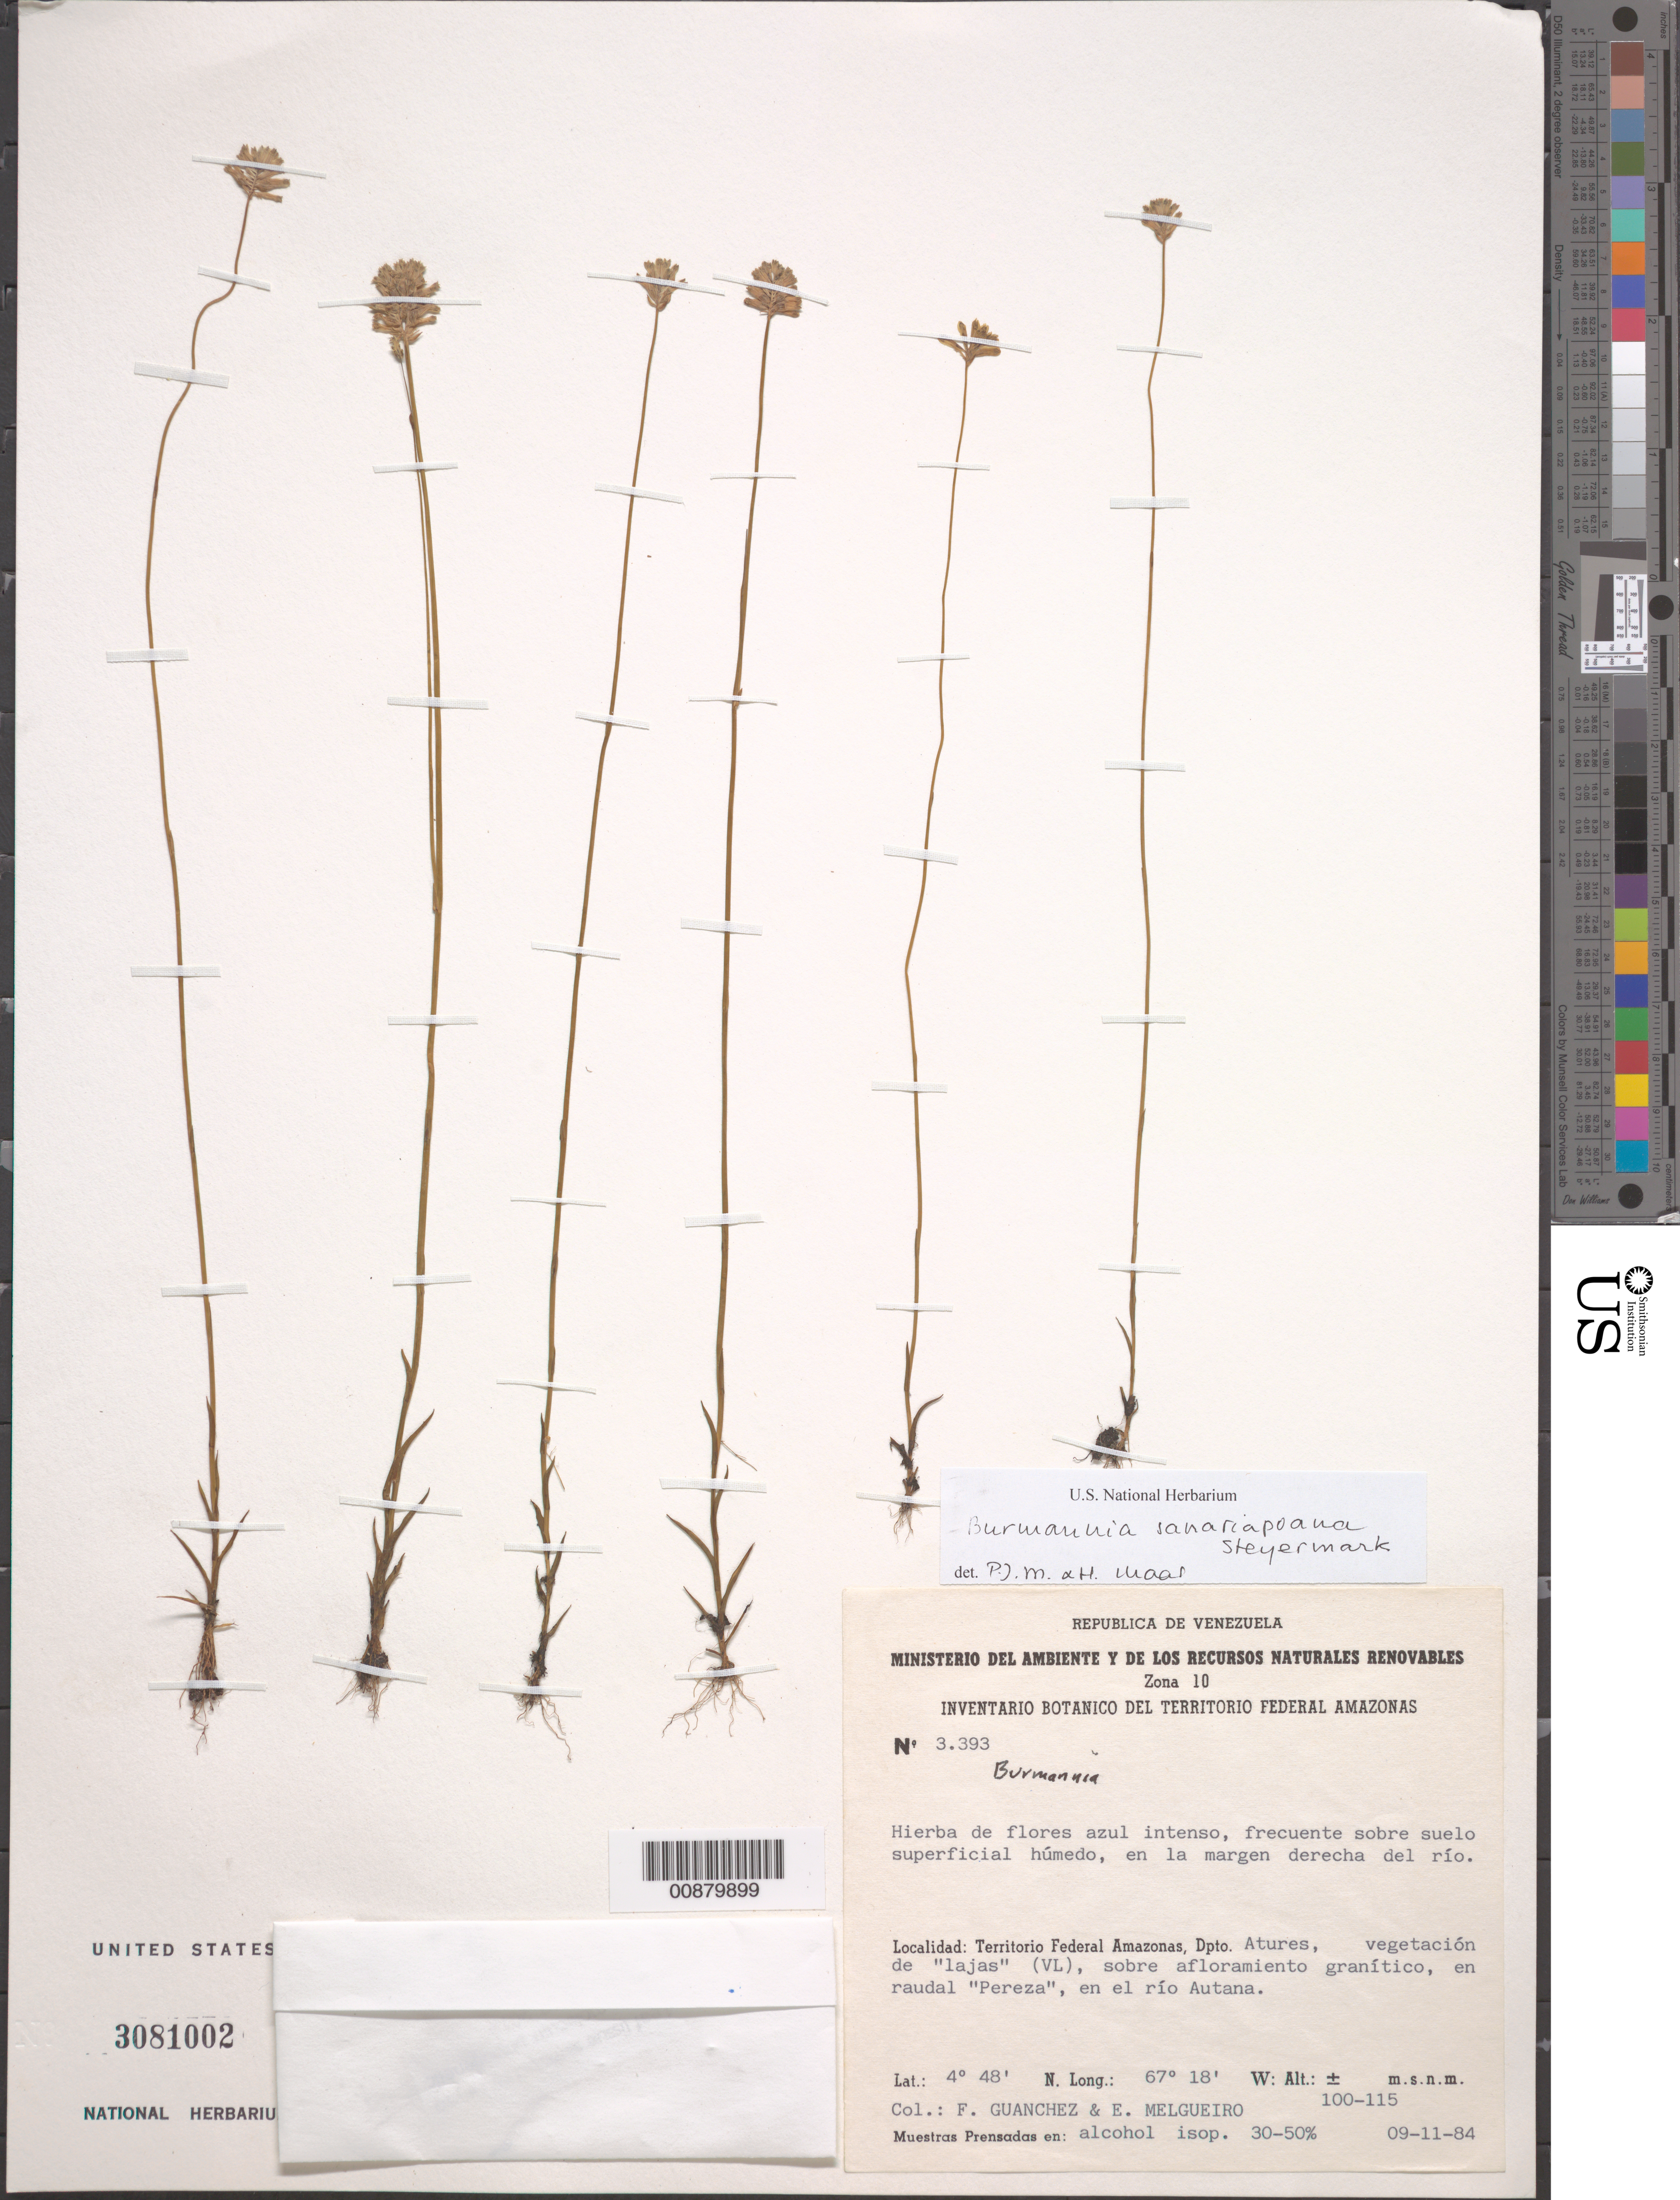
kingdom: Plantae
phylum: Tracheophyta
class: Liliopsida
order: Dioscoreales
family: Burmanniaceae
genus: Burmannia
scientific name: Burmannia sanariapoana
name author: Steyerm.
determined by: Maas, P. J. M., Curator of the herbarium (U), Nationaal Herbarium Nederland (NETHERLANDS)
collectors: F. Guánchez M.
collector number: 3393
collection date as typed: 9-Nov-84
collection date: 1984-11-09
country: Venezuela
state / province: Amazonas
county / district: Atures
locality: Río Autana, en raudal "Pereza", en el rio Autana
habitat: Vegetación de lajas (VL) sobre afloramiento granitico; sobre suelo superficial humedo, en la margen derecha del rio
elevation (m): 100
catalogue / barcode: US 3081002